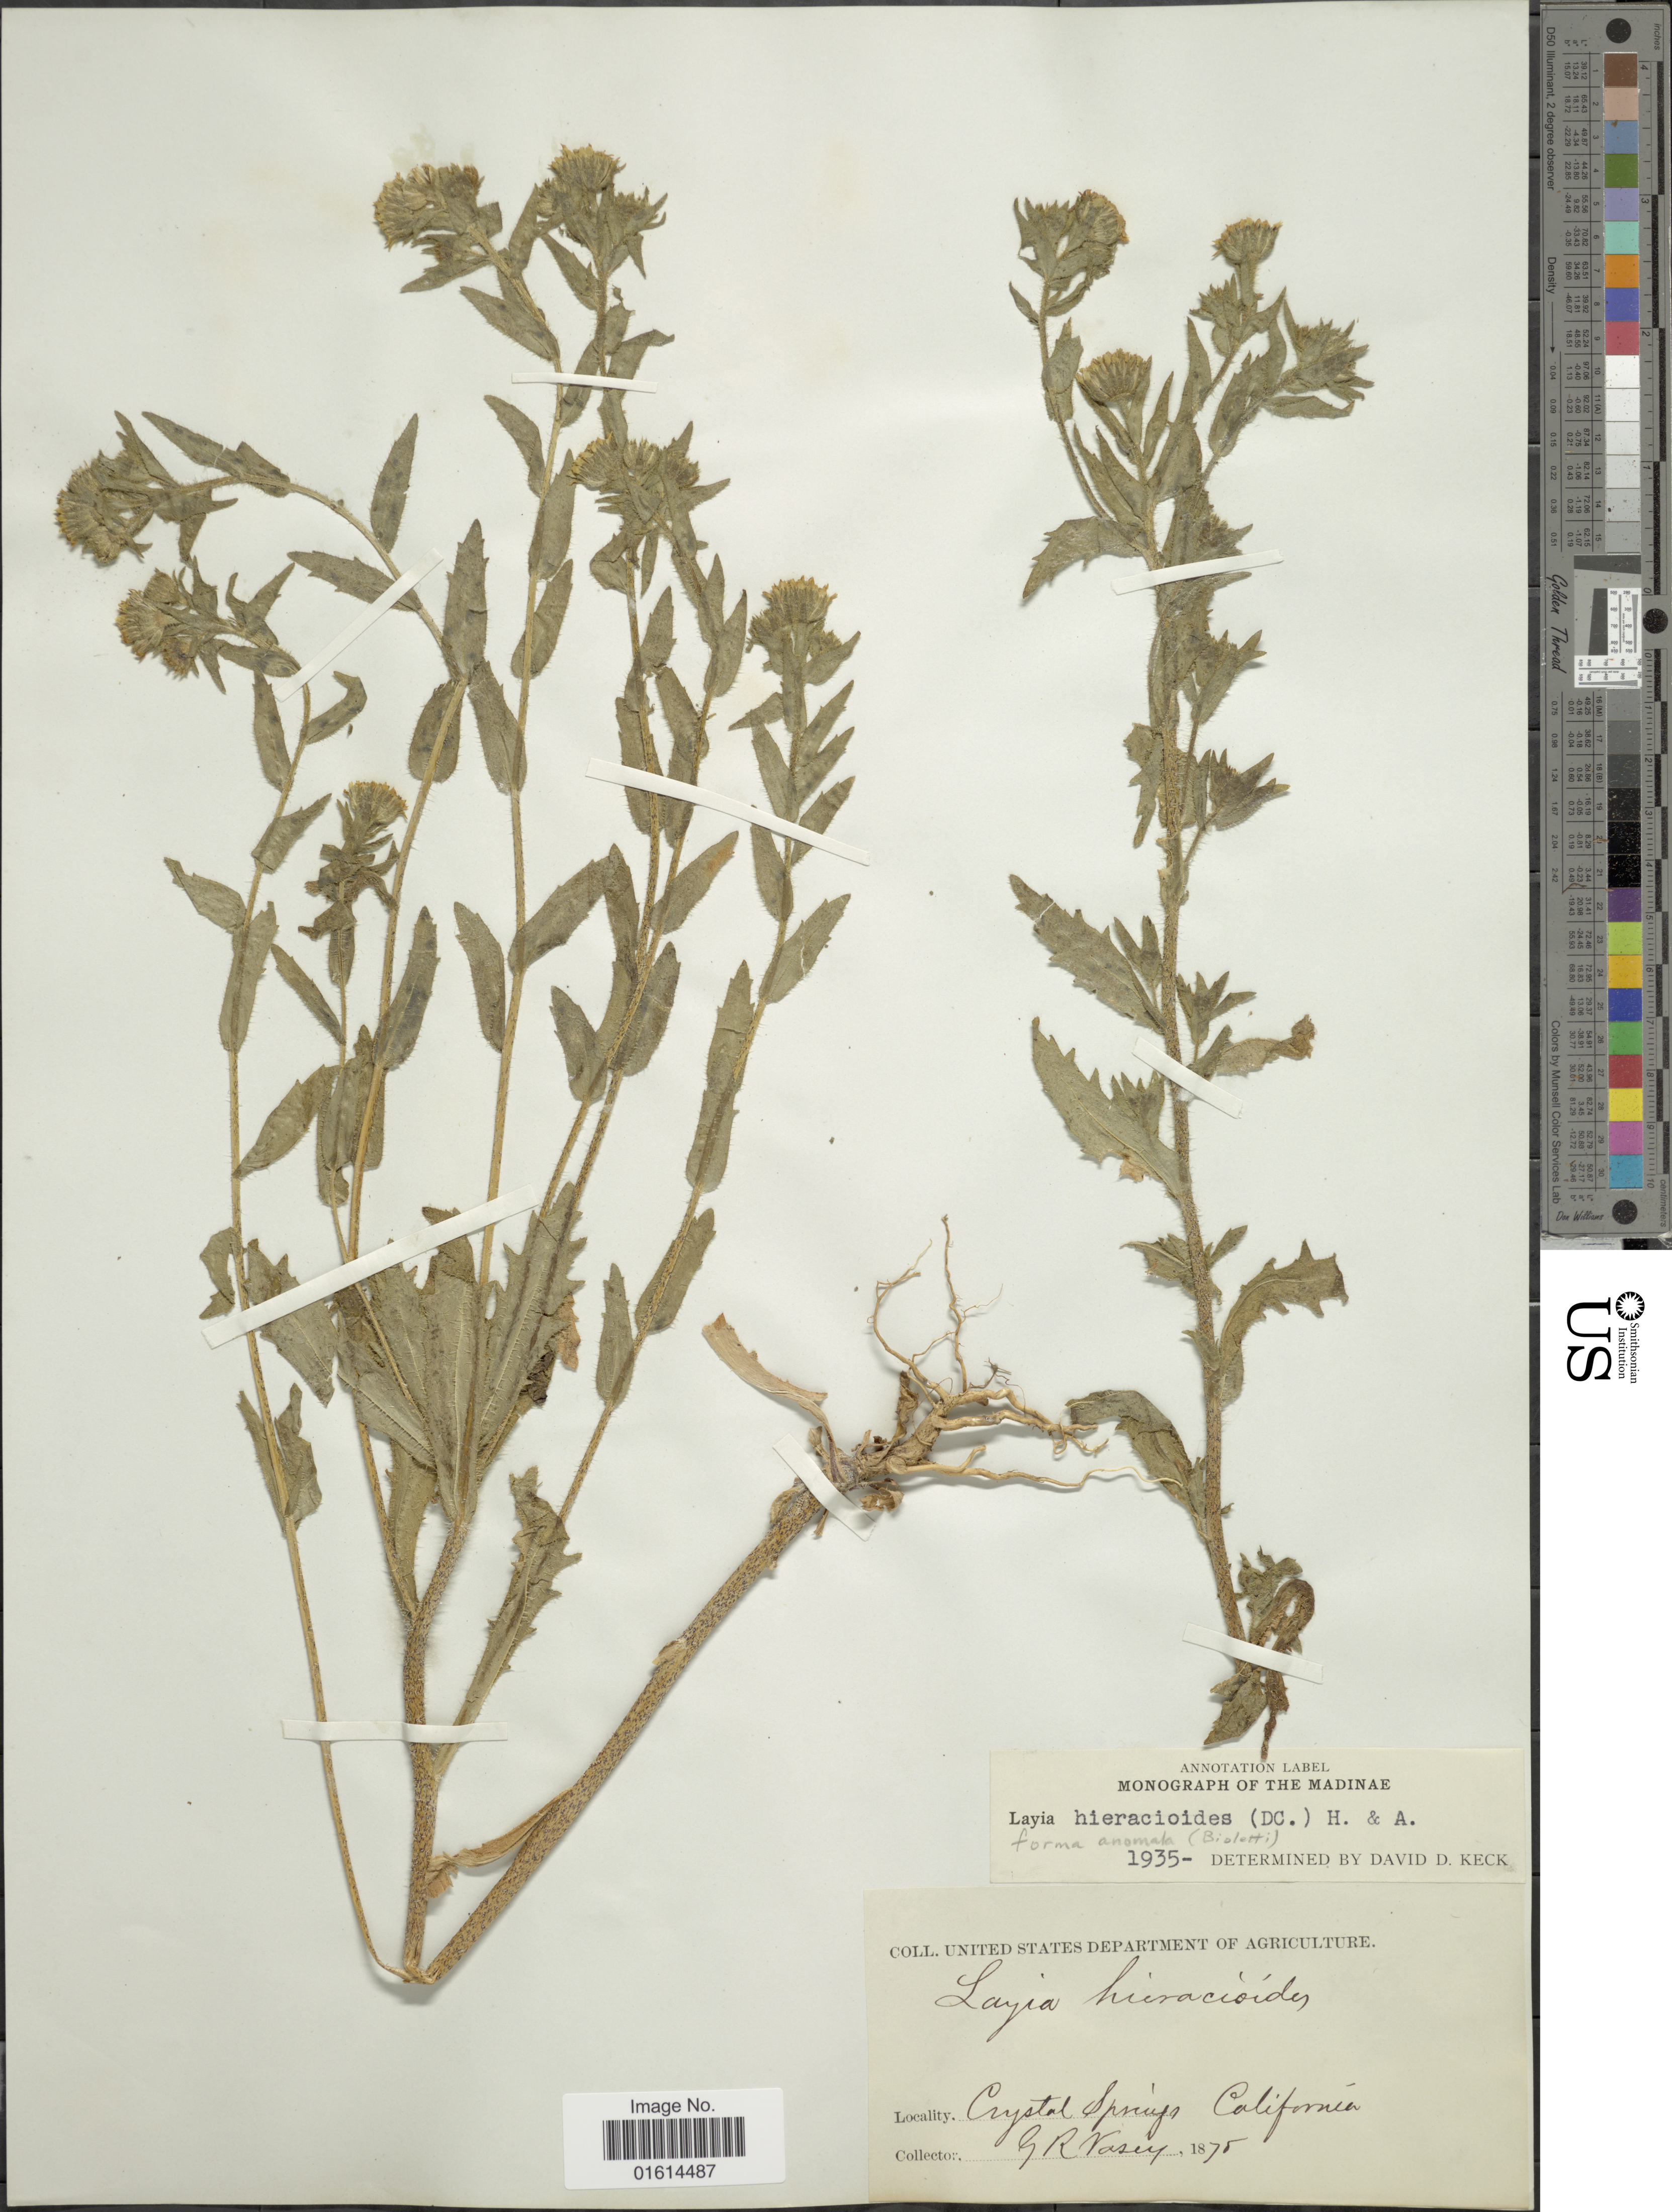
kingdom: Plantae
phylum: Tracheophyta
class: Magnoliopsida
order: Asterales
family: Asteraceae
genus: Layia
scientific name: Layia hieracioides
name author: (Hook. & Arn.) DC.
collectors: G. R. Vasey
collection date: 1875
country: United States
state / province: California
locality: Crystal Springs